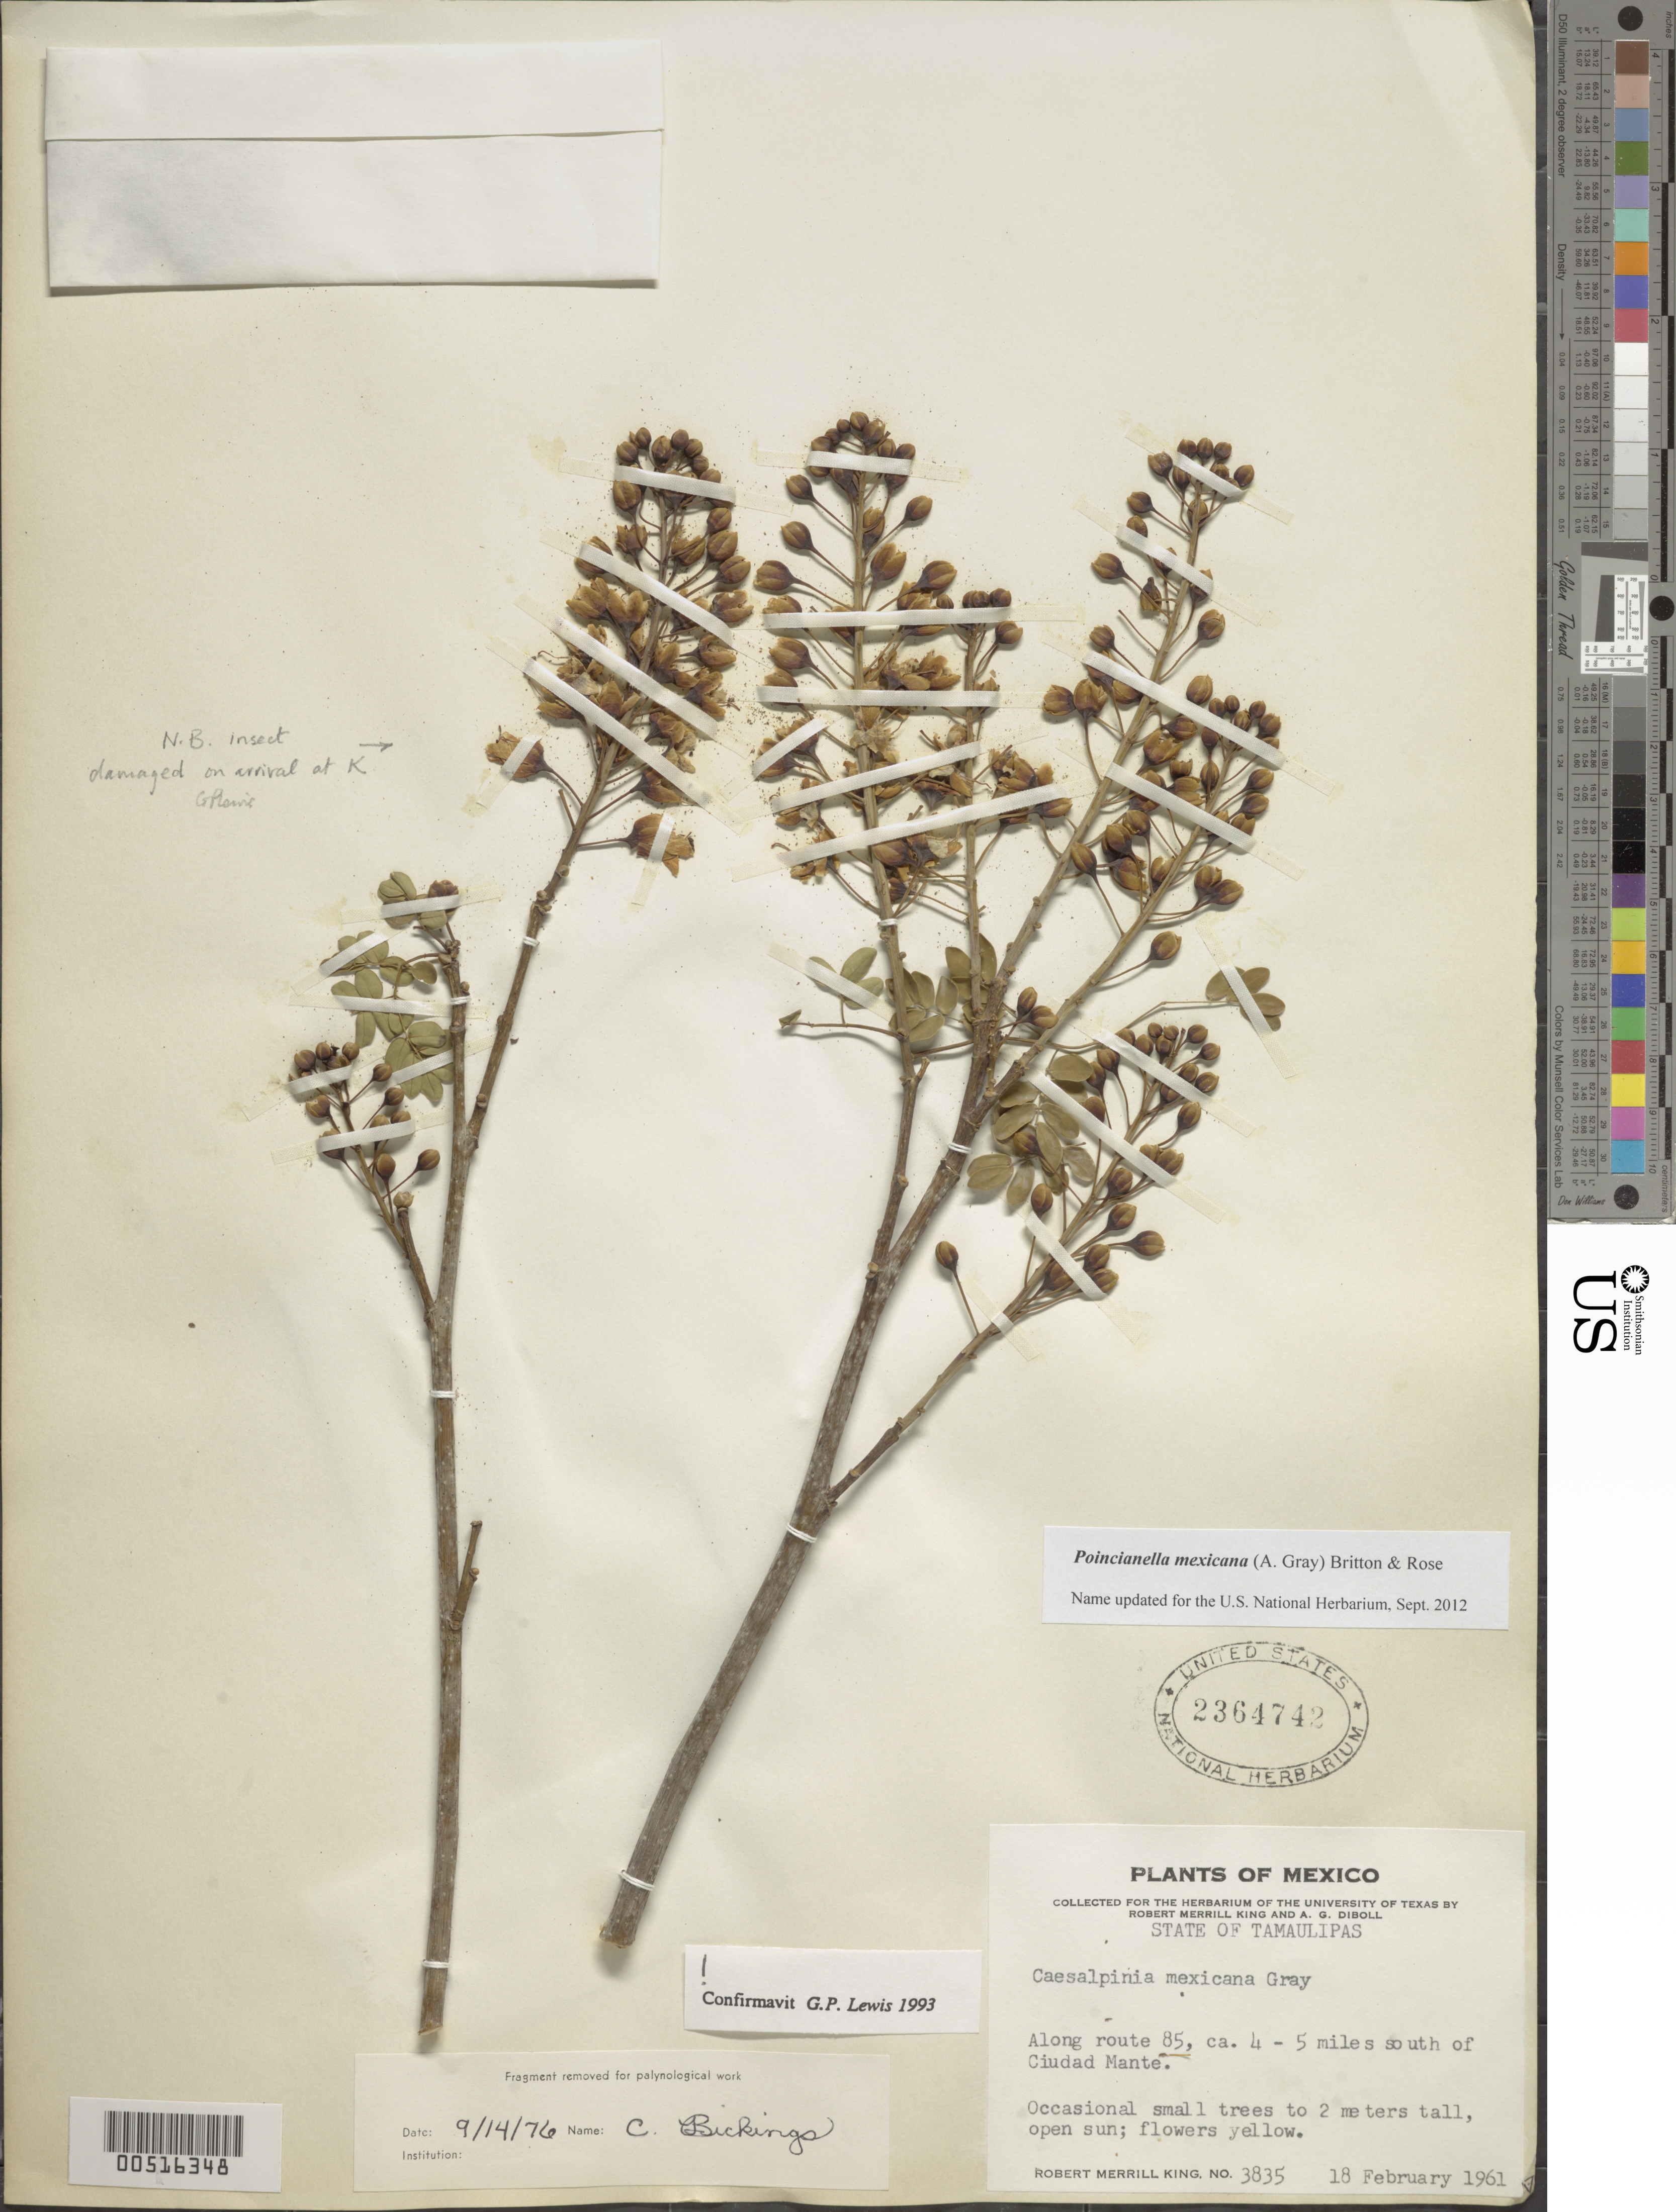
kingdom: Plantae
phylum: Tracheophyta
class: Magnoliopsida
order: Fabales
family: Fabaceae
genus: Erythrostemon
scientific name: Erythrostemon mexicanus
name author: (Rose) Gagnon & G.P. Lewis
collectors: R. M. King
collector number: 3835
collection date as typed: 18 Feb 1961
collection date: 1961-02-18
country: Mexico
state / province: Tamaulipas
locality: S of Cuidad Mante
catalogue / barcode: US 2364742